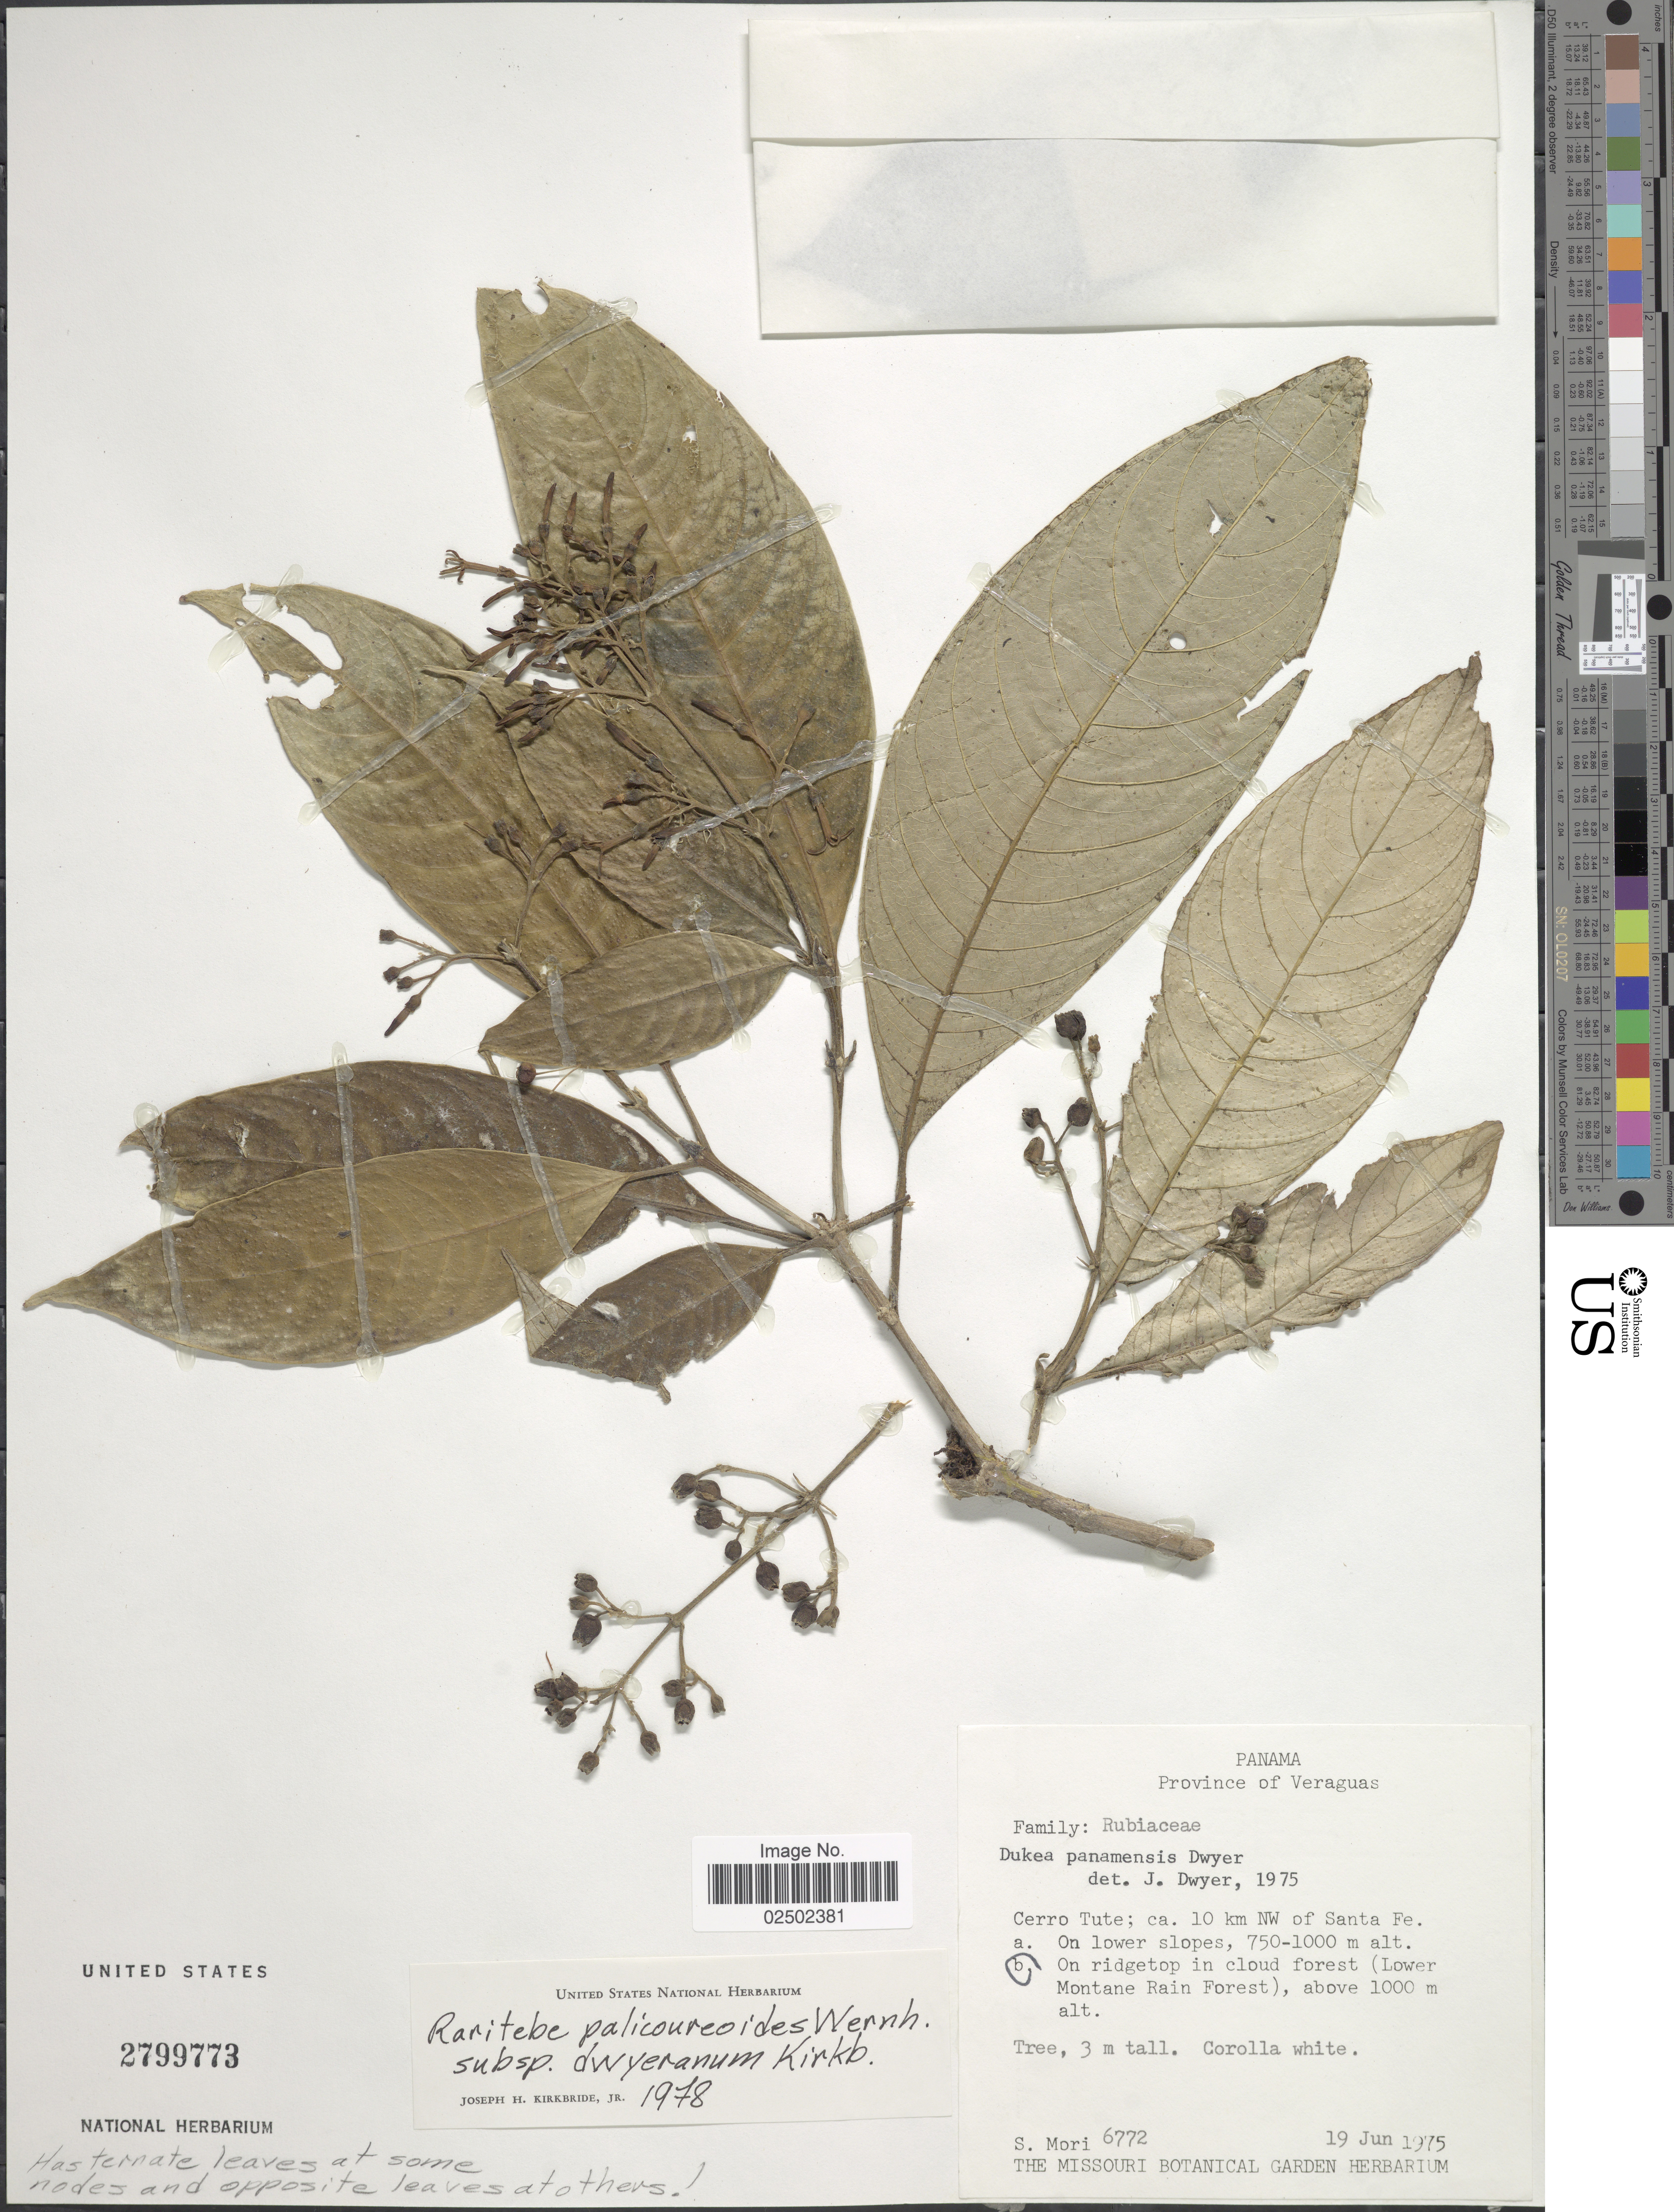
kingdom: Plantae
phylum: Tracheophyta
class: Magnoliopsida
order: Gentianales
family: Rubiaceae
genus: Raritebe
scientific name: Raritebe palicoureoides subsp. dwyeranum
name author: J.H. Kirkbr.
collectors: S. Mori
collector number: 6772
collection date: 1975-06-19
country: Panama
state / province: Veraguas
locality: Cerro Tute; ca. 10 km NW of Santa Fe. Lower Montane Rain Forest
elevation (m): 1000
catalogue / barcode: US 2799773